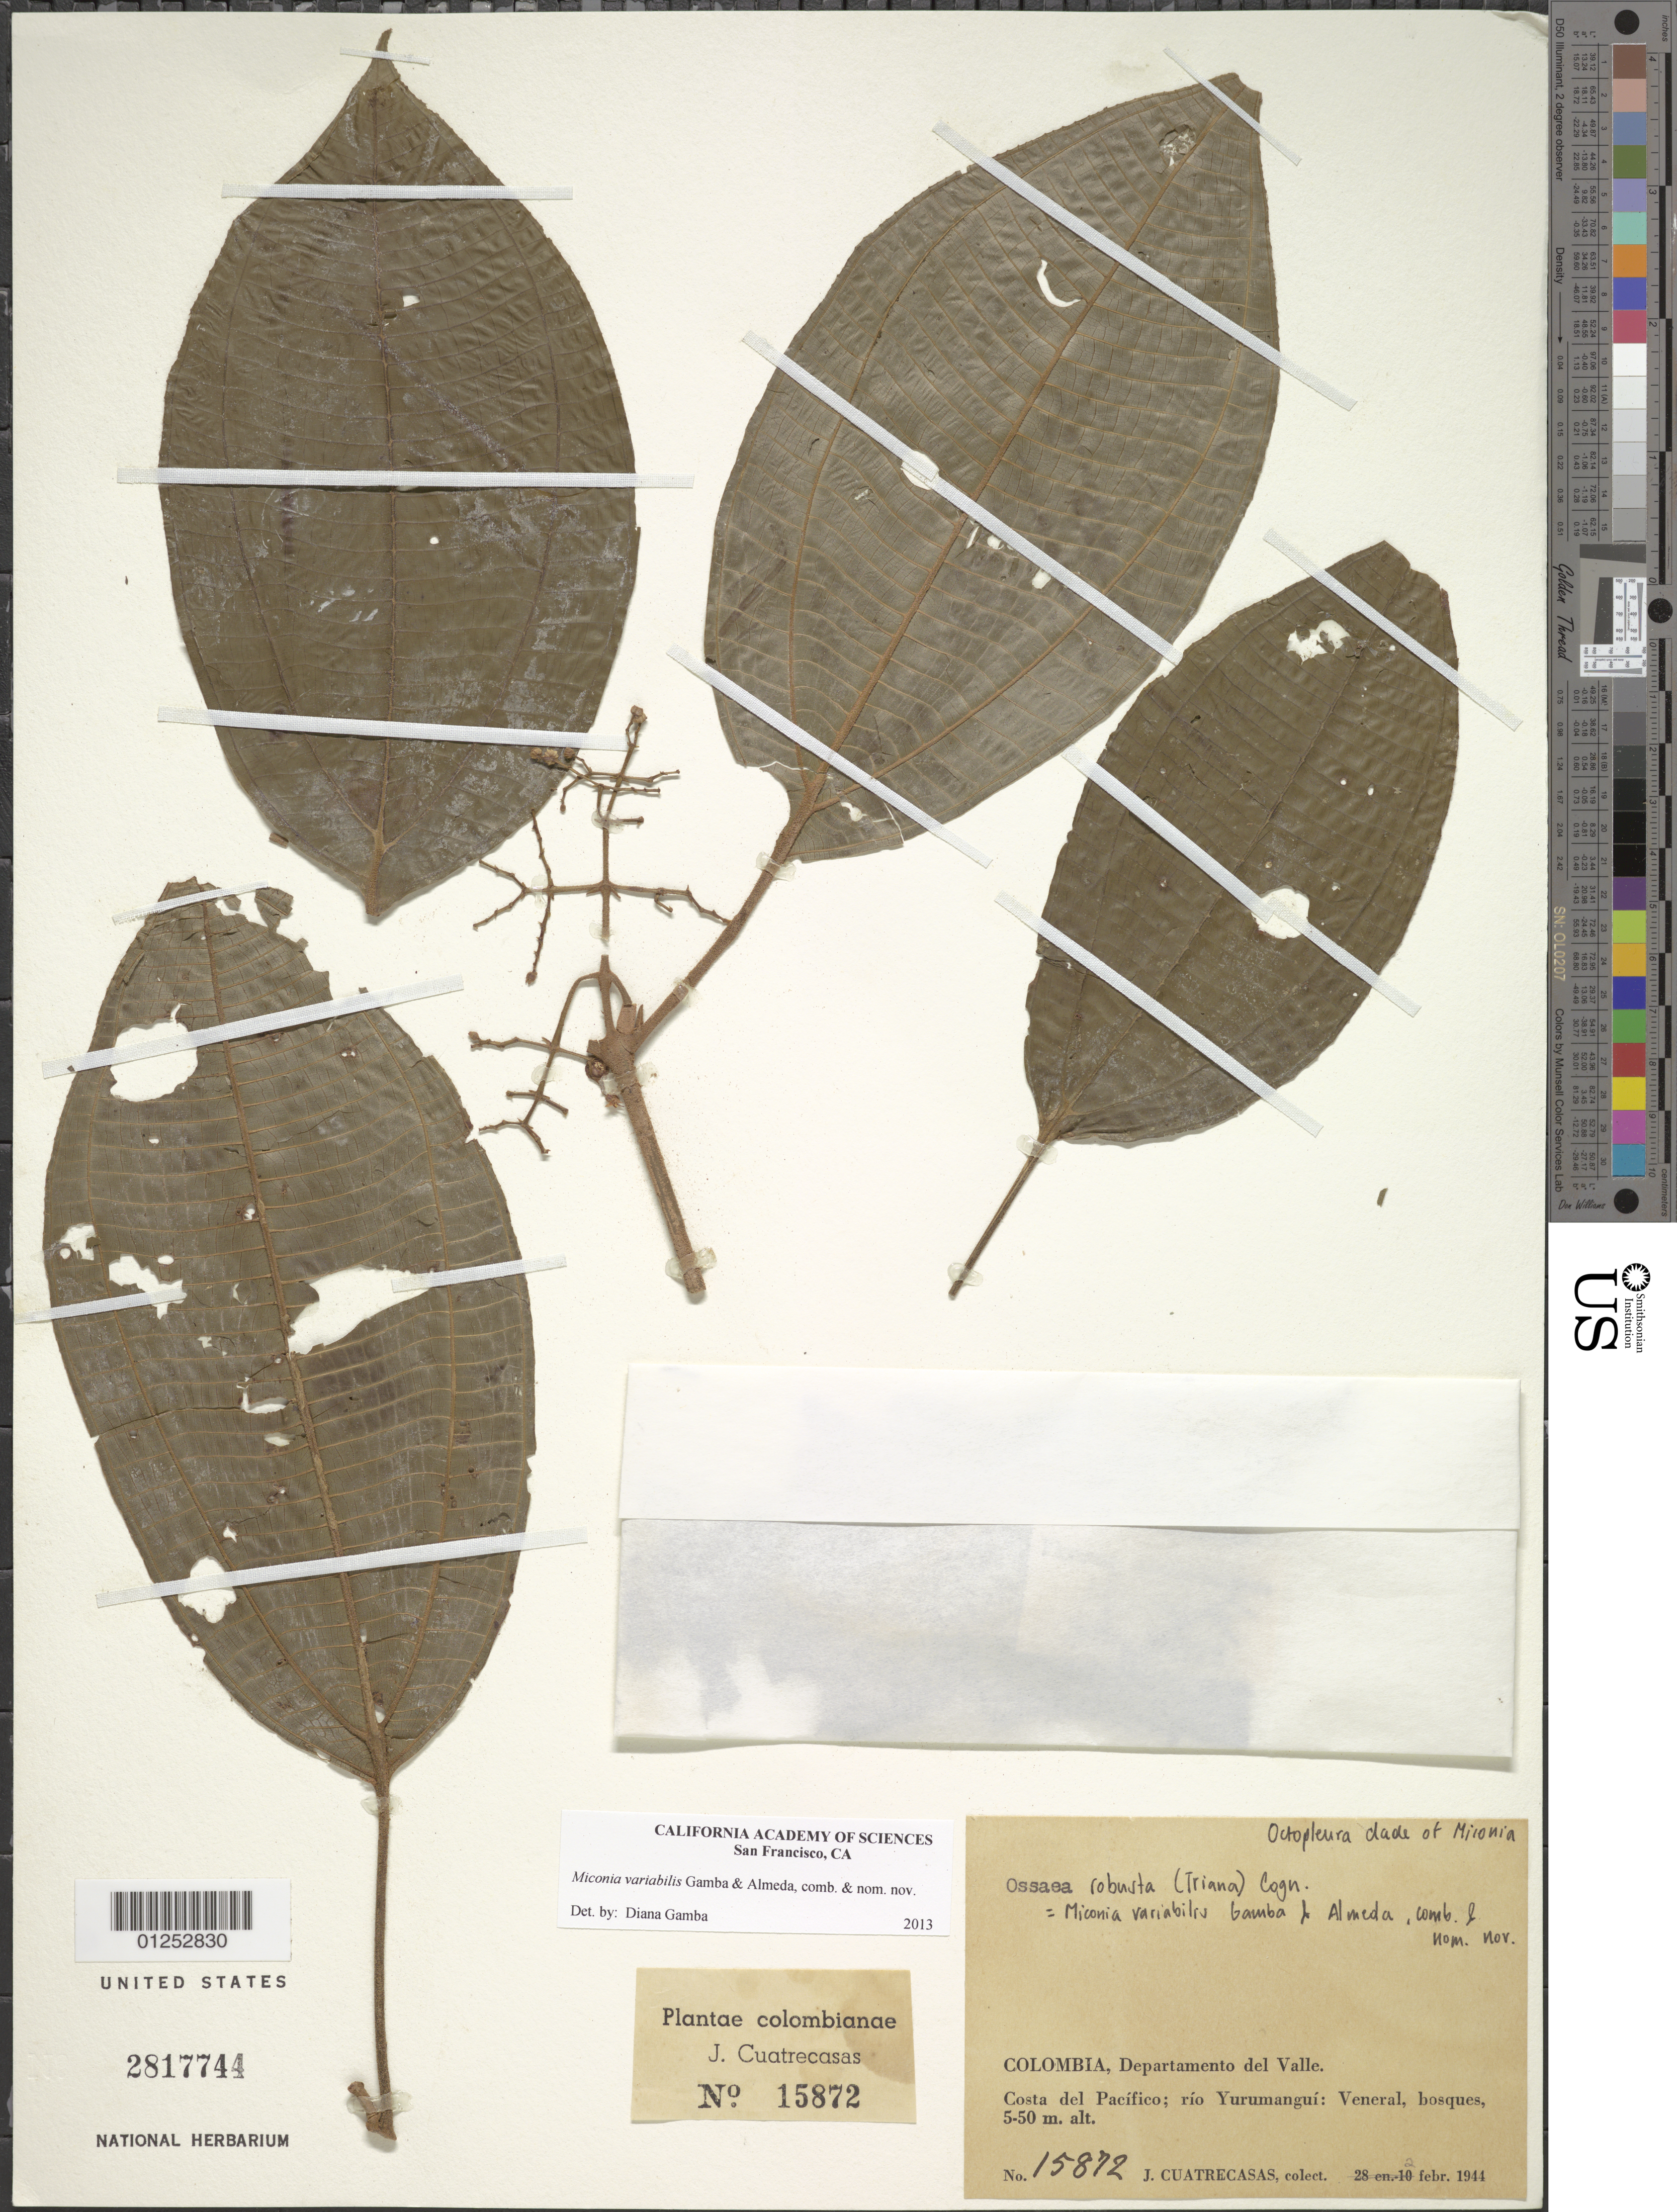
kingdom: Plantae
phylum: Tracheophyta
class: Magnoliopsida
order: Myrtales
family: Melastomataceae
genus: Miconia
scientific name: Miconia variabilis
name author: Gamba & Almeda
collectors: J. Cuatrecasas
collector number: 15872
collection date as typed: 02 Feb 1944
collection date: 1944-02-02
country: Colombia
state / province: Valle del Cauca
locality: Costa del pacífico; río Yurumanguí: Veneral.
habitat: bosques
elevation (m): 5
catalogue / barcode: US 2817744